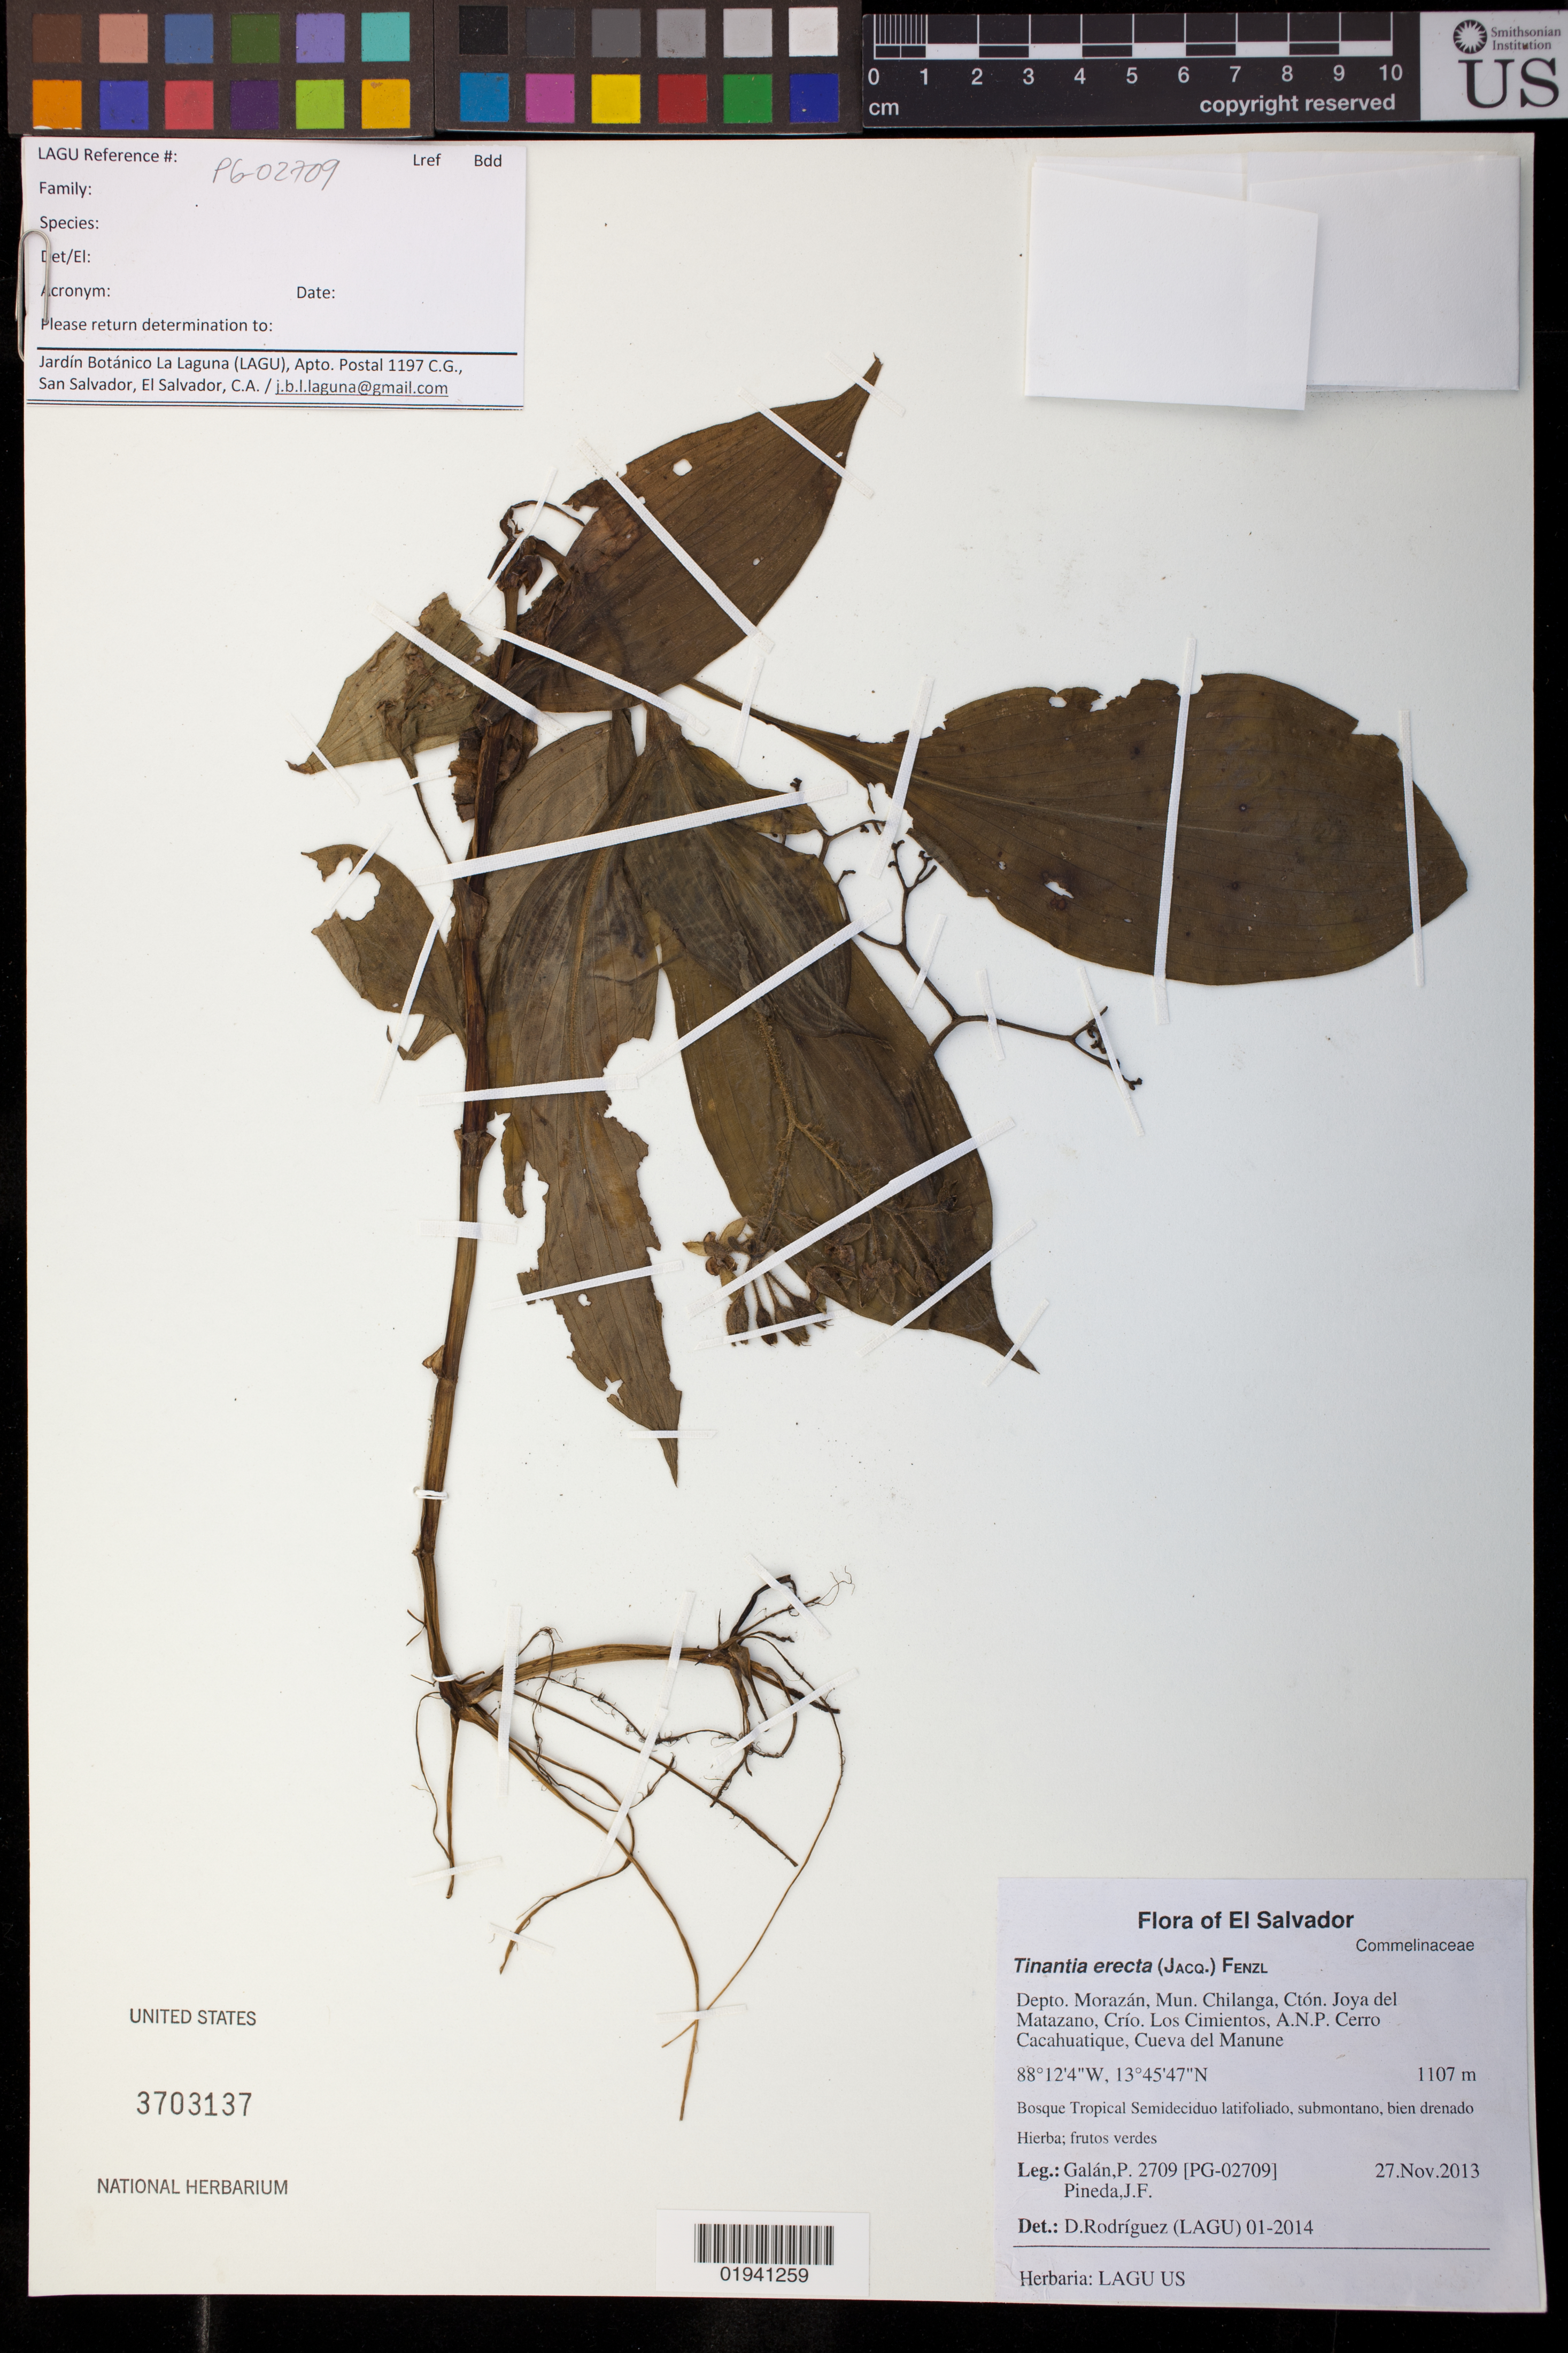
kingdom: Plantae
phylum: Tracheophyta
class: Liliopsida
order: Commelinales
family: Commelinaceae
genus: Tinantia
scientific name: Tinantia erecta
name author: (Jacq.) Fenzl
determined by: Rodriguez, D.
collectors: P. Galan & J. Pineda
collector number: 2709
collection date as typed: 27.Nov.2013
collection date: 2013-11-27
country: El Salvador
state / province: Morazán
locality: Mun. Chilanga, Cton. Joya del Matazano, Crio. Los Cimientos, A.N.P. Cerro Cacahuatique, Cueva del Manune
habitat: Bosque tropical semideciduo latifoliado, submontano, bien drenado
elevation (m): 1107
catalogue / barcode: US 3703137